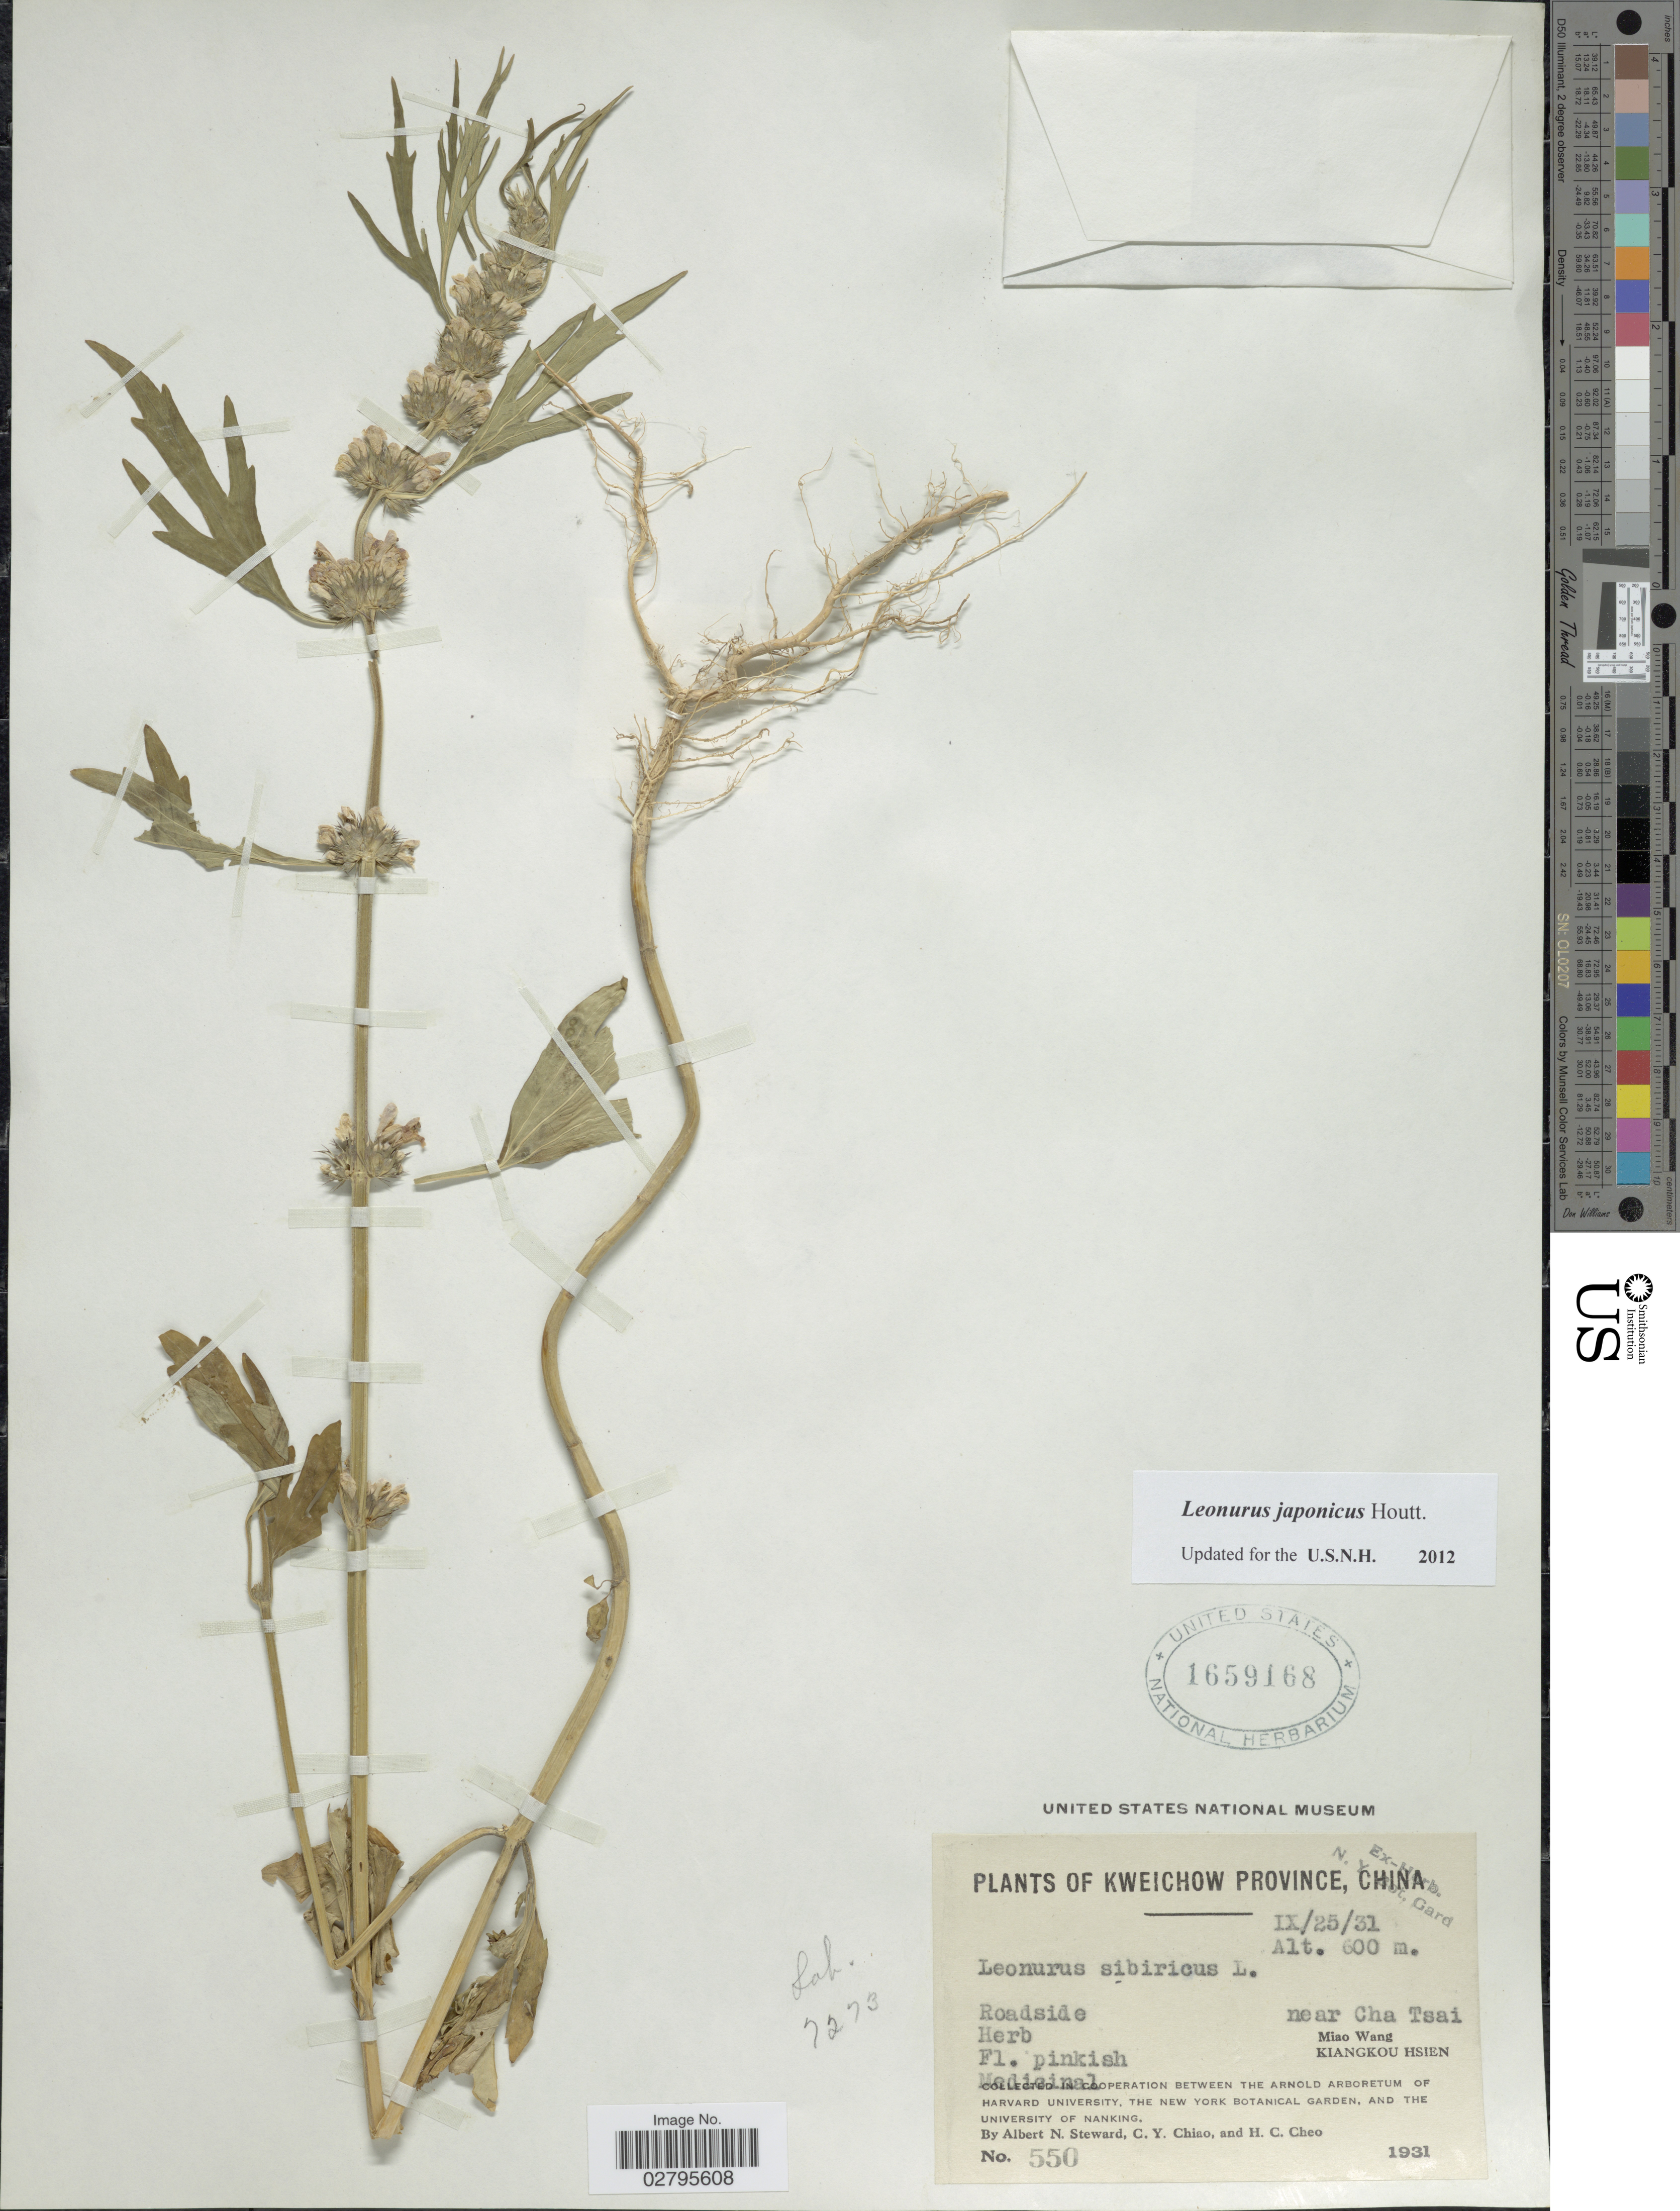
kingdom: Plantae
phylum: Tracheophyta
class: Magnoliopsida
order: Lamiales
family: Lamiaceae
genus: Leonurus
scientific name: Leonurus japonicus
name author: Houtt.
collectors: A. N. Steward, C. Y. Chiao & H. Cheo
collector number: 550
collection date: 1931-09-25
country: China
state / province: Guizhou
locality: Kweichow Province. Near Cha Tsai. Miao Wong. Kiangkou Hsien.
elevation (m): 600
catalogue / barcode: US 1659168